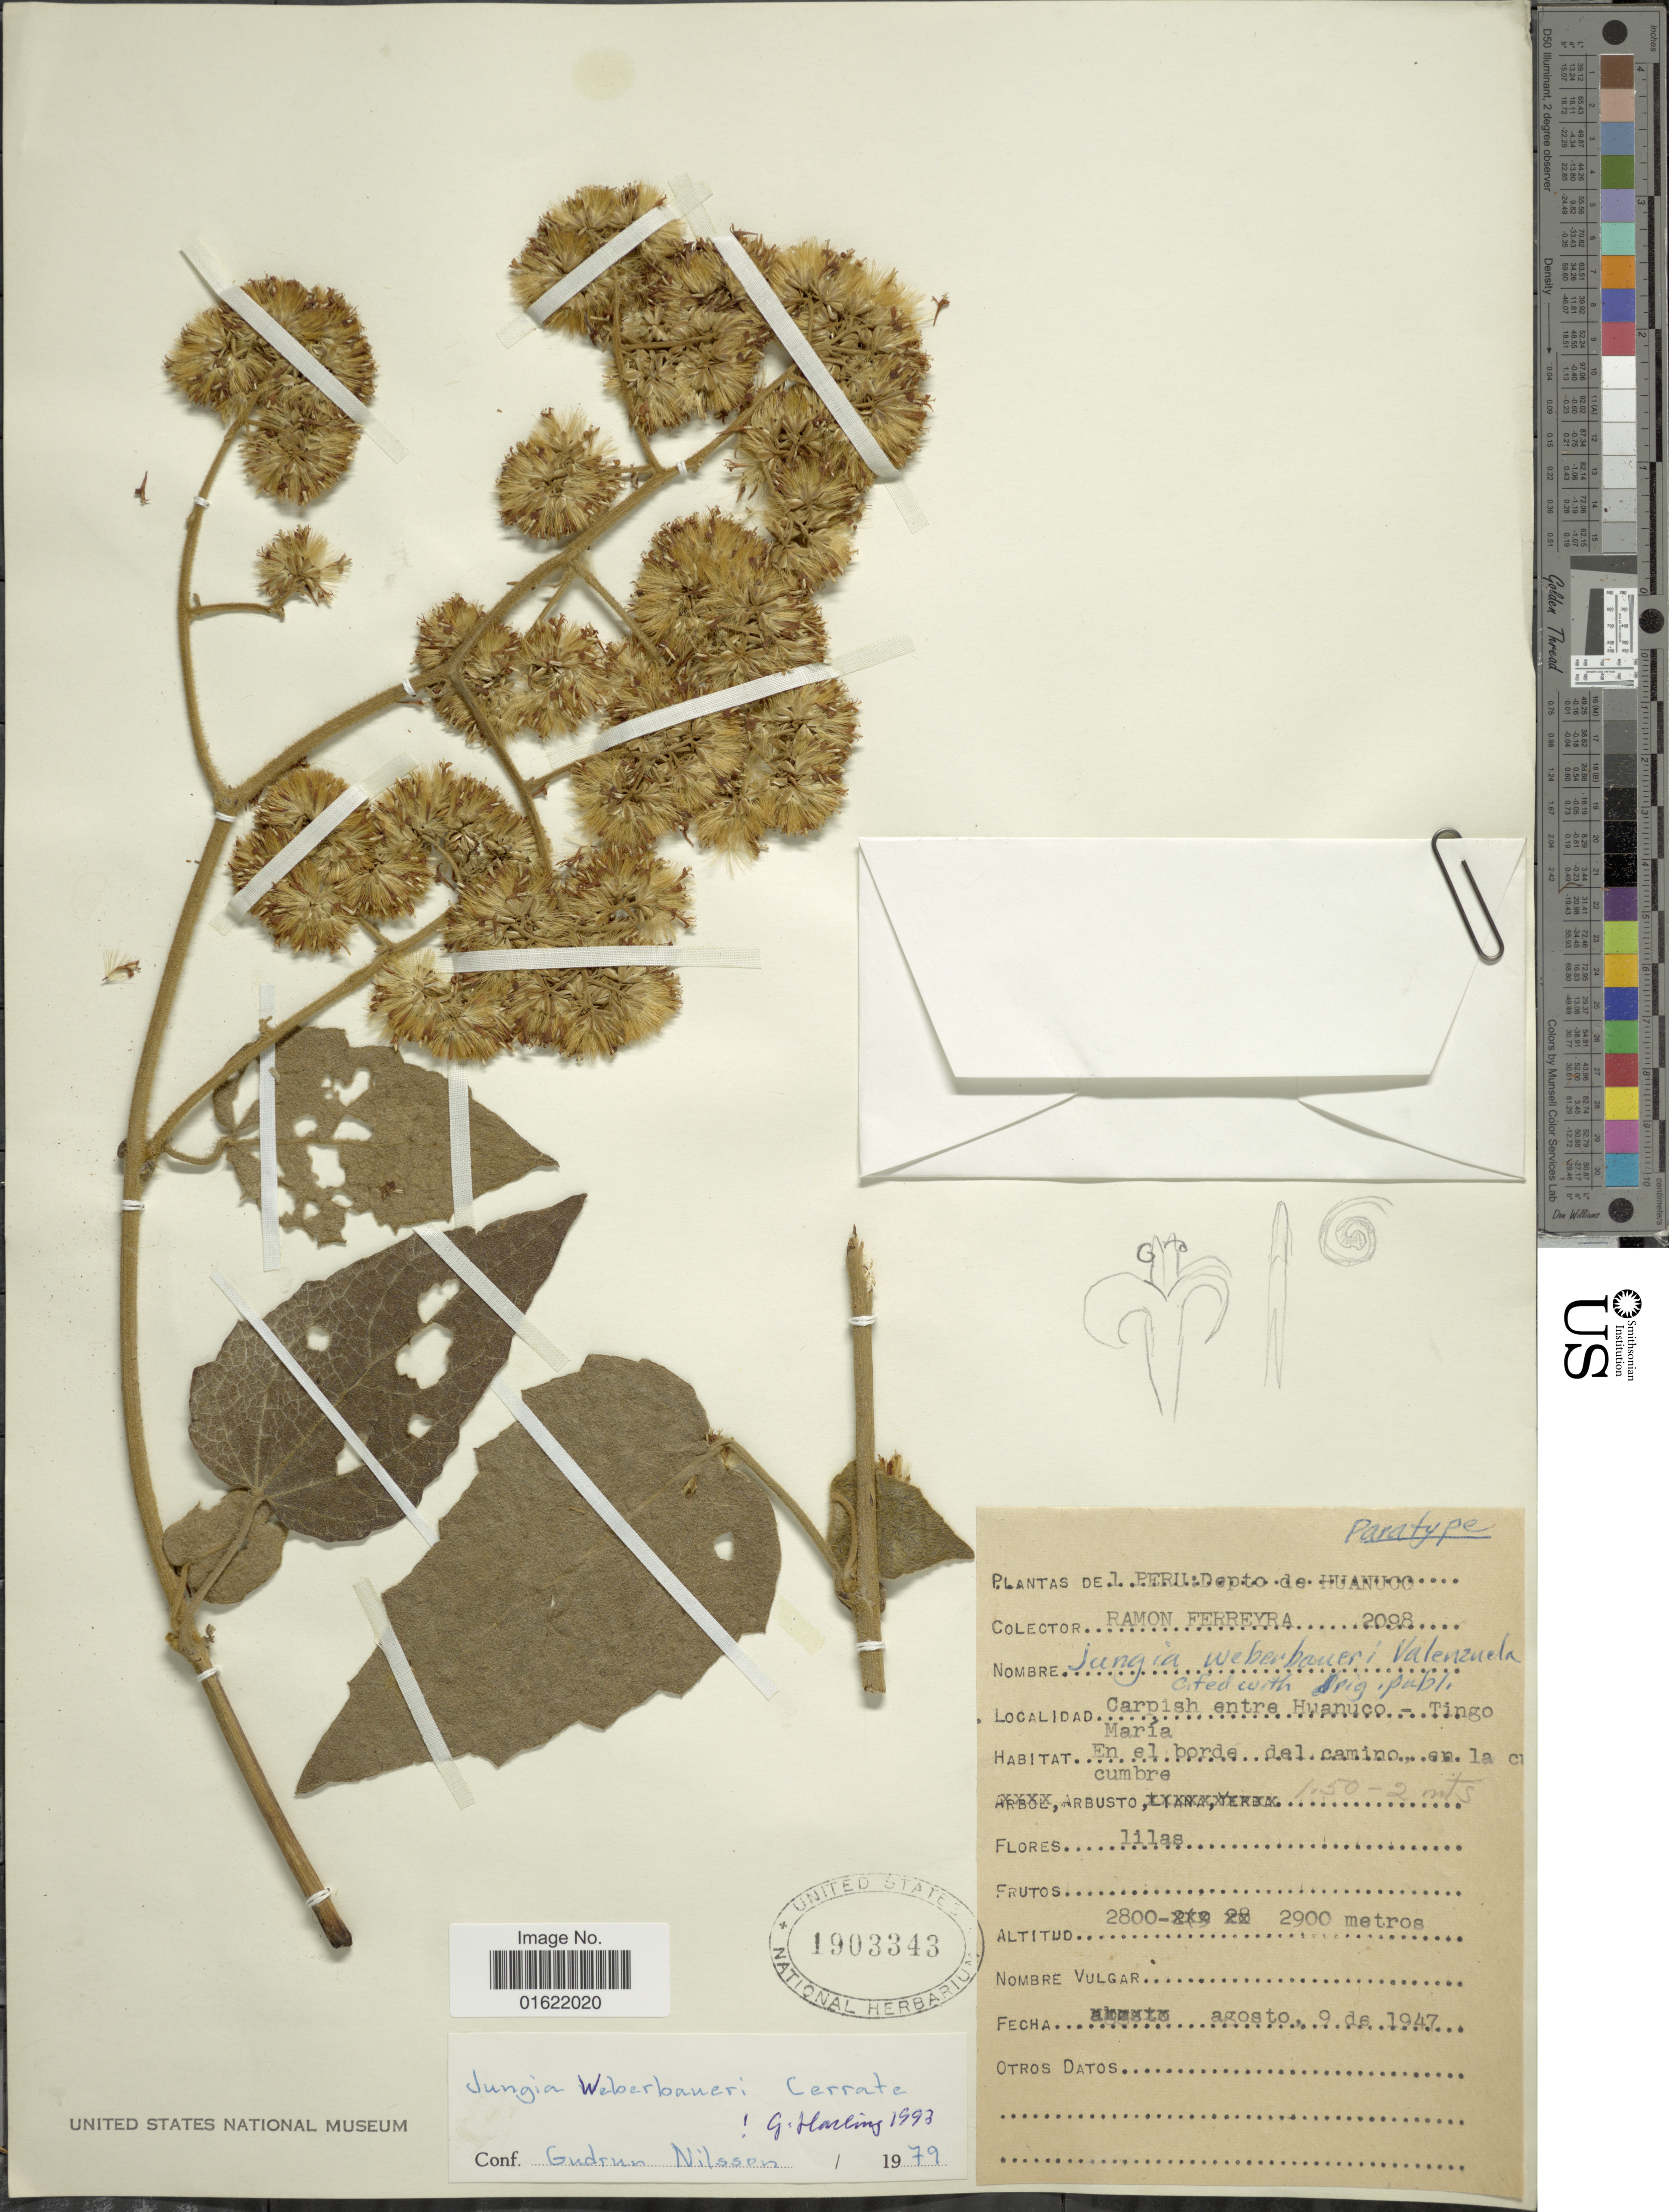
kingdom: Plantae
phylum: Tracheophyta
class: Magnoliopsida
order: Asterales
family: Asteraceae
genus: Jungia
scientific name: Jungia weberbaueri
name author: Valenzuela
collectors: R. A. Ferreyra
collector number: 2098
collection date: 1947-08-09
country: Peru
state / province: Huánuco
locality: Carpish entre Huanuco - Tingo Maria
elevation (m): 2800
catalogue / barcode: US 1903343